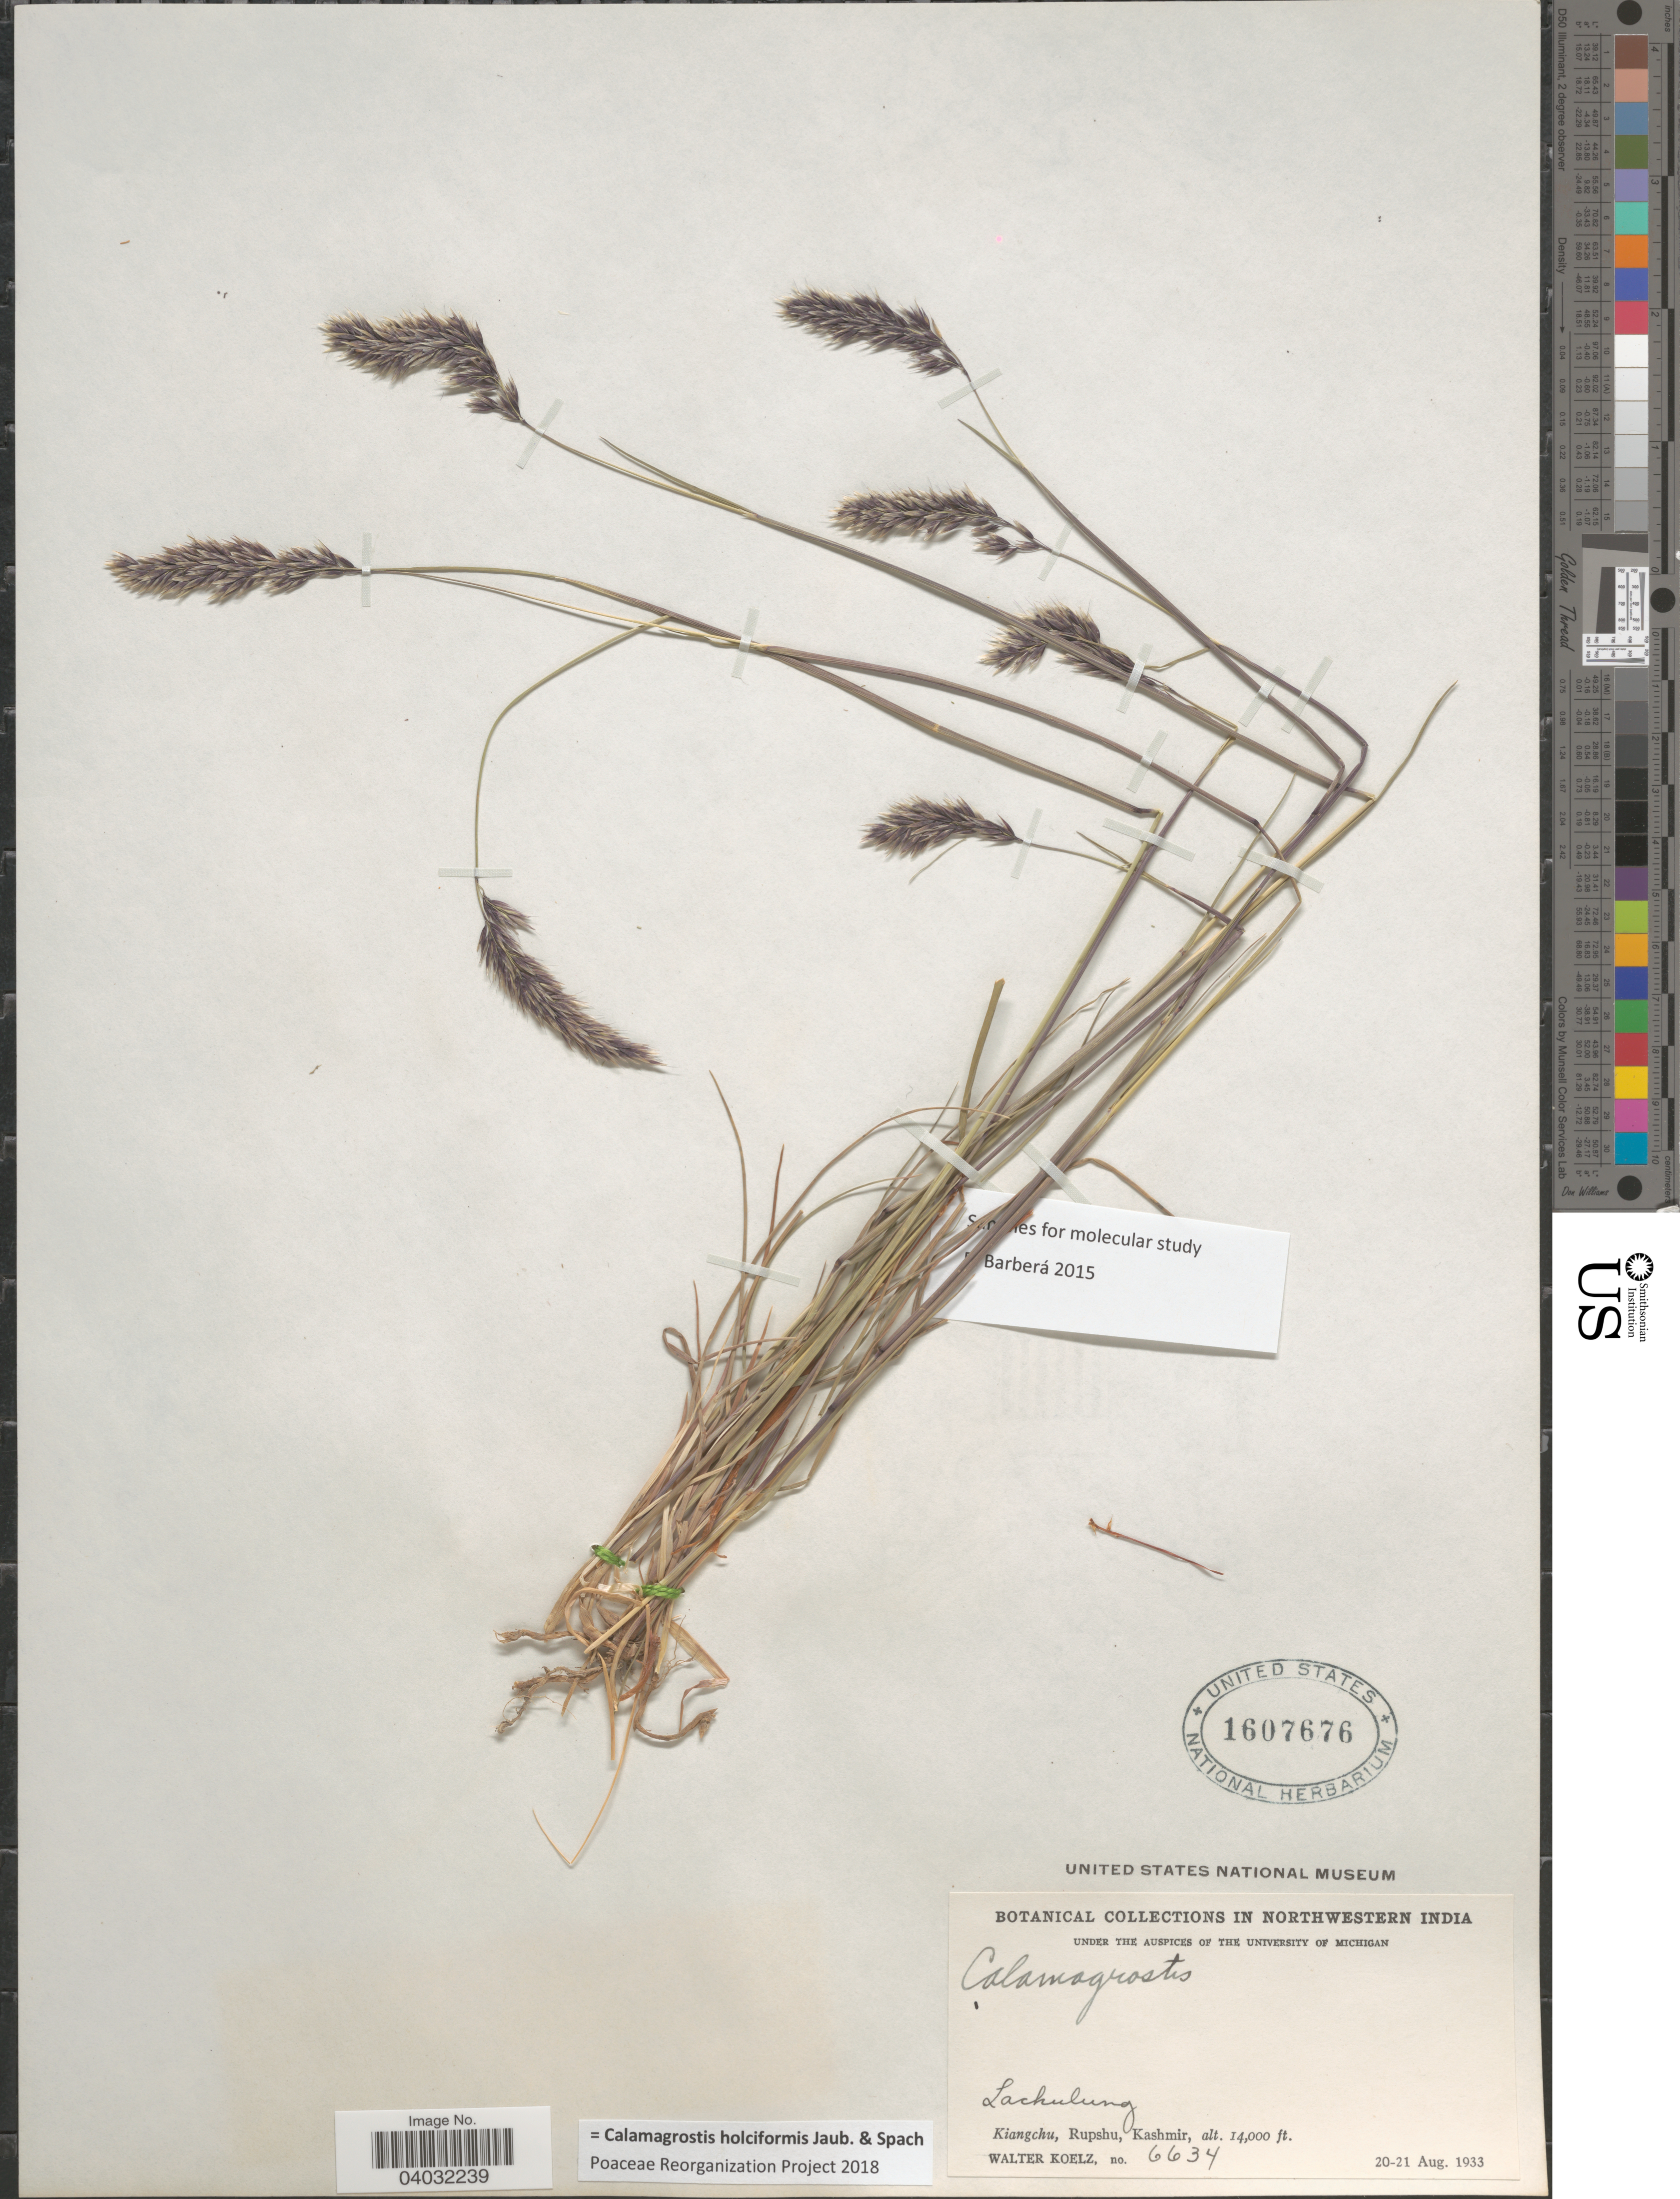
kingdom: Plantae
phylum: Tracheophyta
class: Liliopsida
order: Poales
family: Poaceae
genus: Calamagrostis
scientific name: Calamagrostis holciformis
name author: Jaub. & Spach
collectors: W. N. Koelz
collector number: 6634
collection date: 1933-08-20/1933-08-21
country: India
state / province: Jammu and Kashmir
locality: Northwestern India. Lachulung. Kiangschu, Rupshu, Kashmir.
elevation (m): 4267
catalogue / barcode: US 1607676